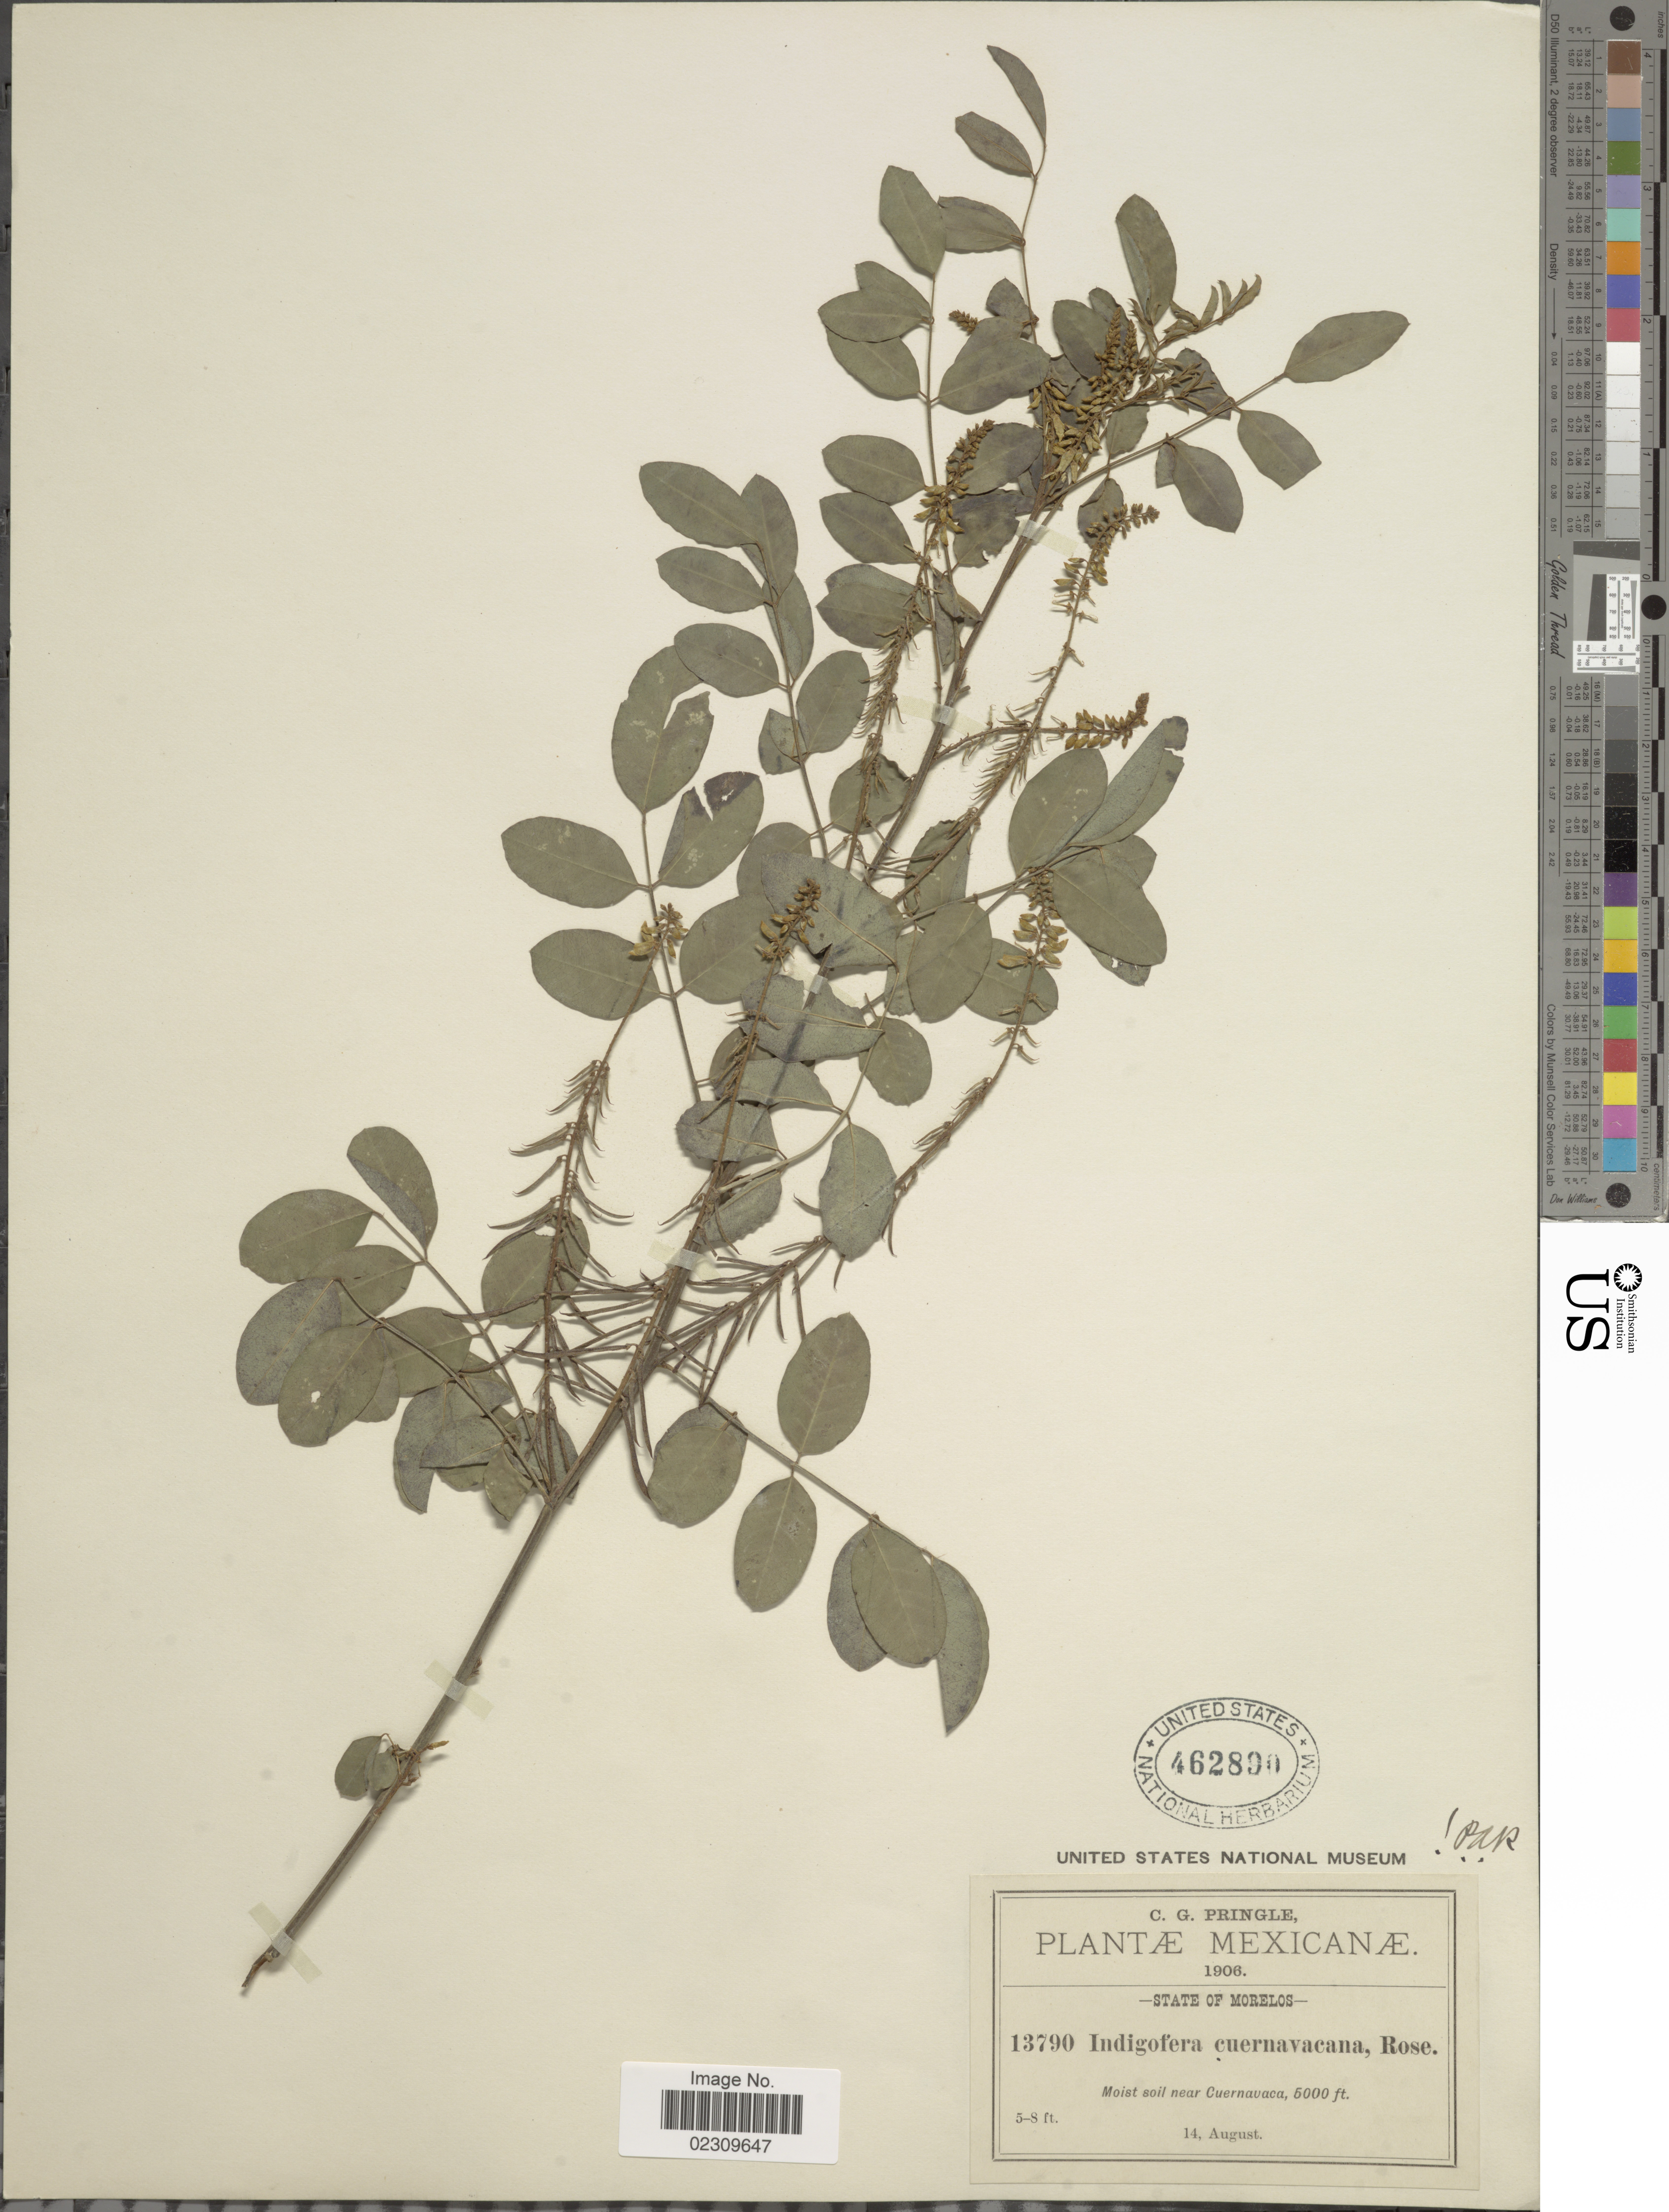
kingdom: Plantae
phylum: Tracheophyta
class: Magnoliopsida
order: Fabales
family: Fabaceae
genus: Indigofera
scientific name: Indigofera cuernavacana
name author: Rose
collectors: C. G. Pringle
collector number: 13790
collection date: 1906-08-14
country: Mexico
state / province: Morelos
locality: State of Morelos. Moist soil near Cuernavaca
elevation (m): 1524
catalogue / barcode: US 462890